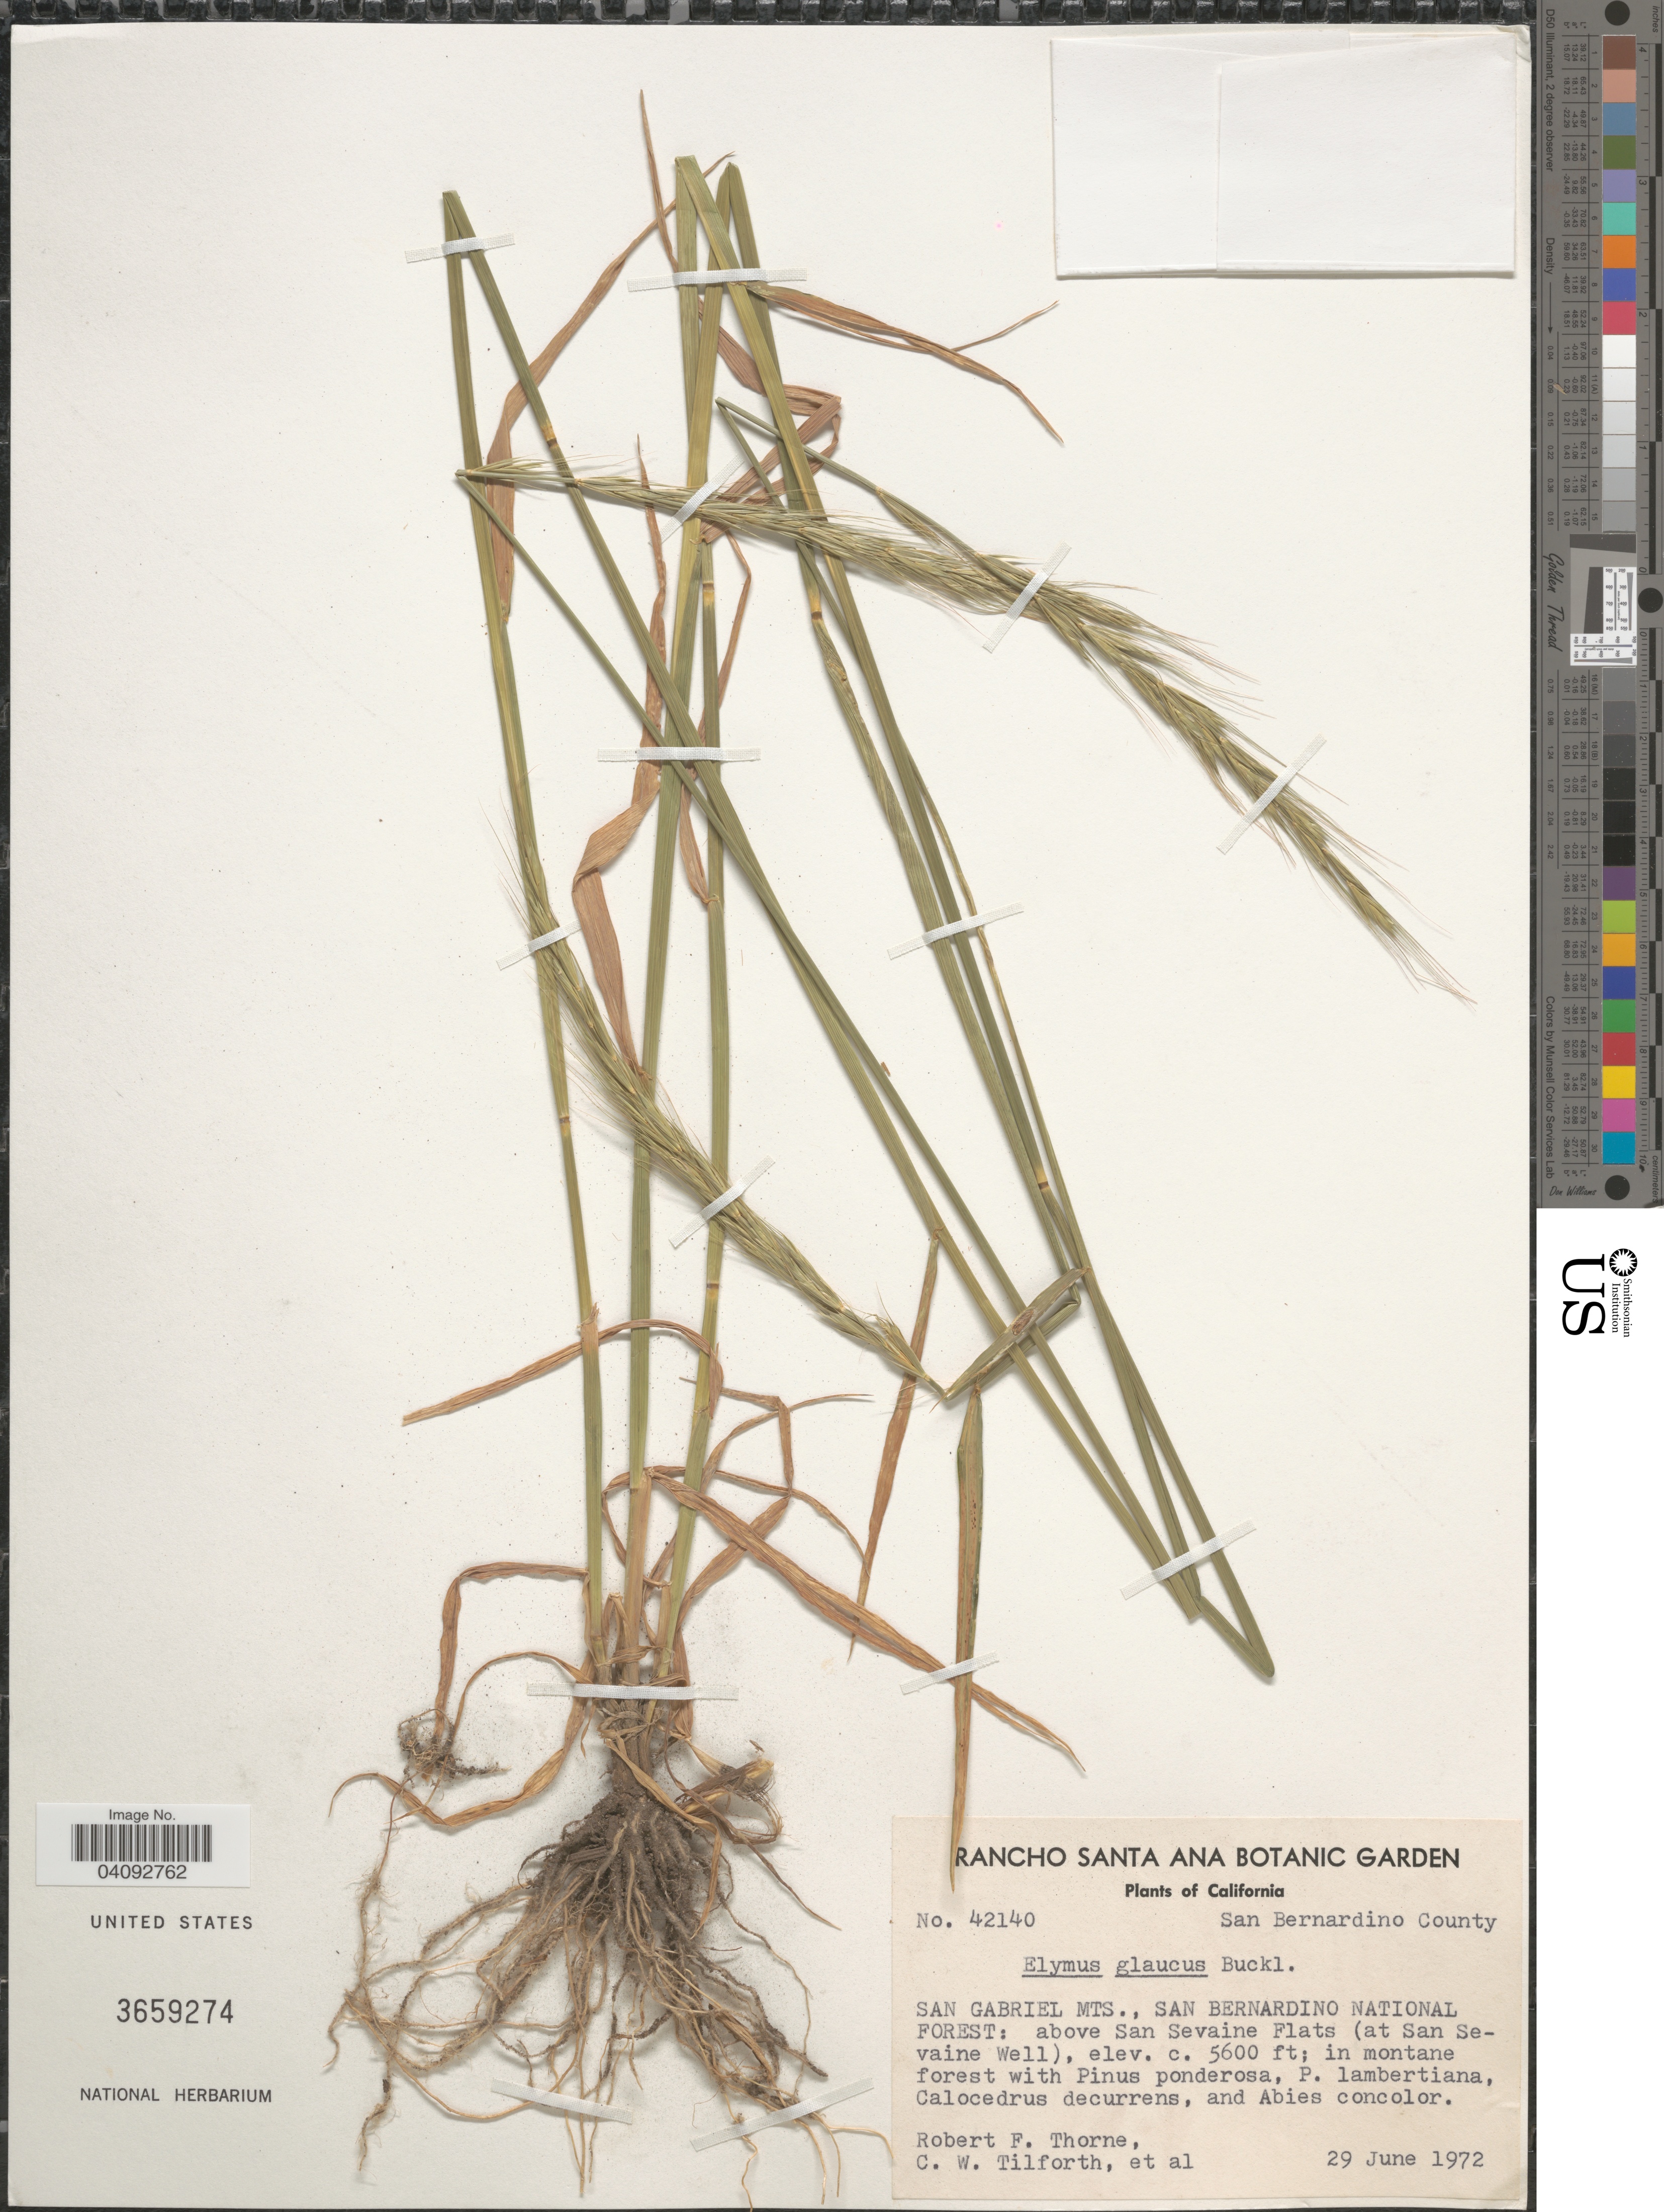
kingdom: Plantae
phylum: Tracheophyta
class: Liliopsida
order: Poales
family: Poaceae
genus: Elymus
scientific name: Elymus glaucus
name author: Buckley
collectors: R. F. Thorne, C. Tilforth & et al.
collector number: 42140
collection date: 1972-06-29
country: United States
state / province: California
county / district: San Bernardino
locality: San Bernardino County. San Gabriel Mts., San Bernardino National Forest: above San Sevaine Flats (at San Sevaine Well).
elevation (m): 1707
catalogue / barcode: US 3659274